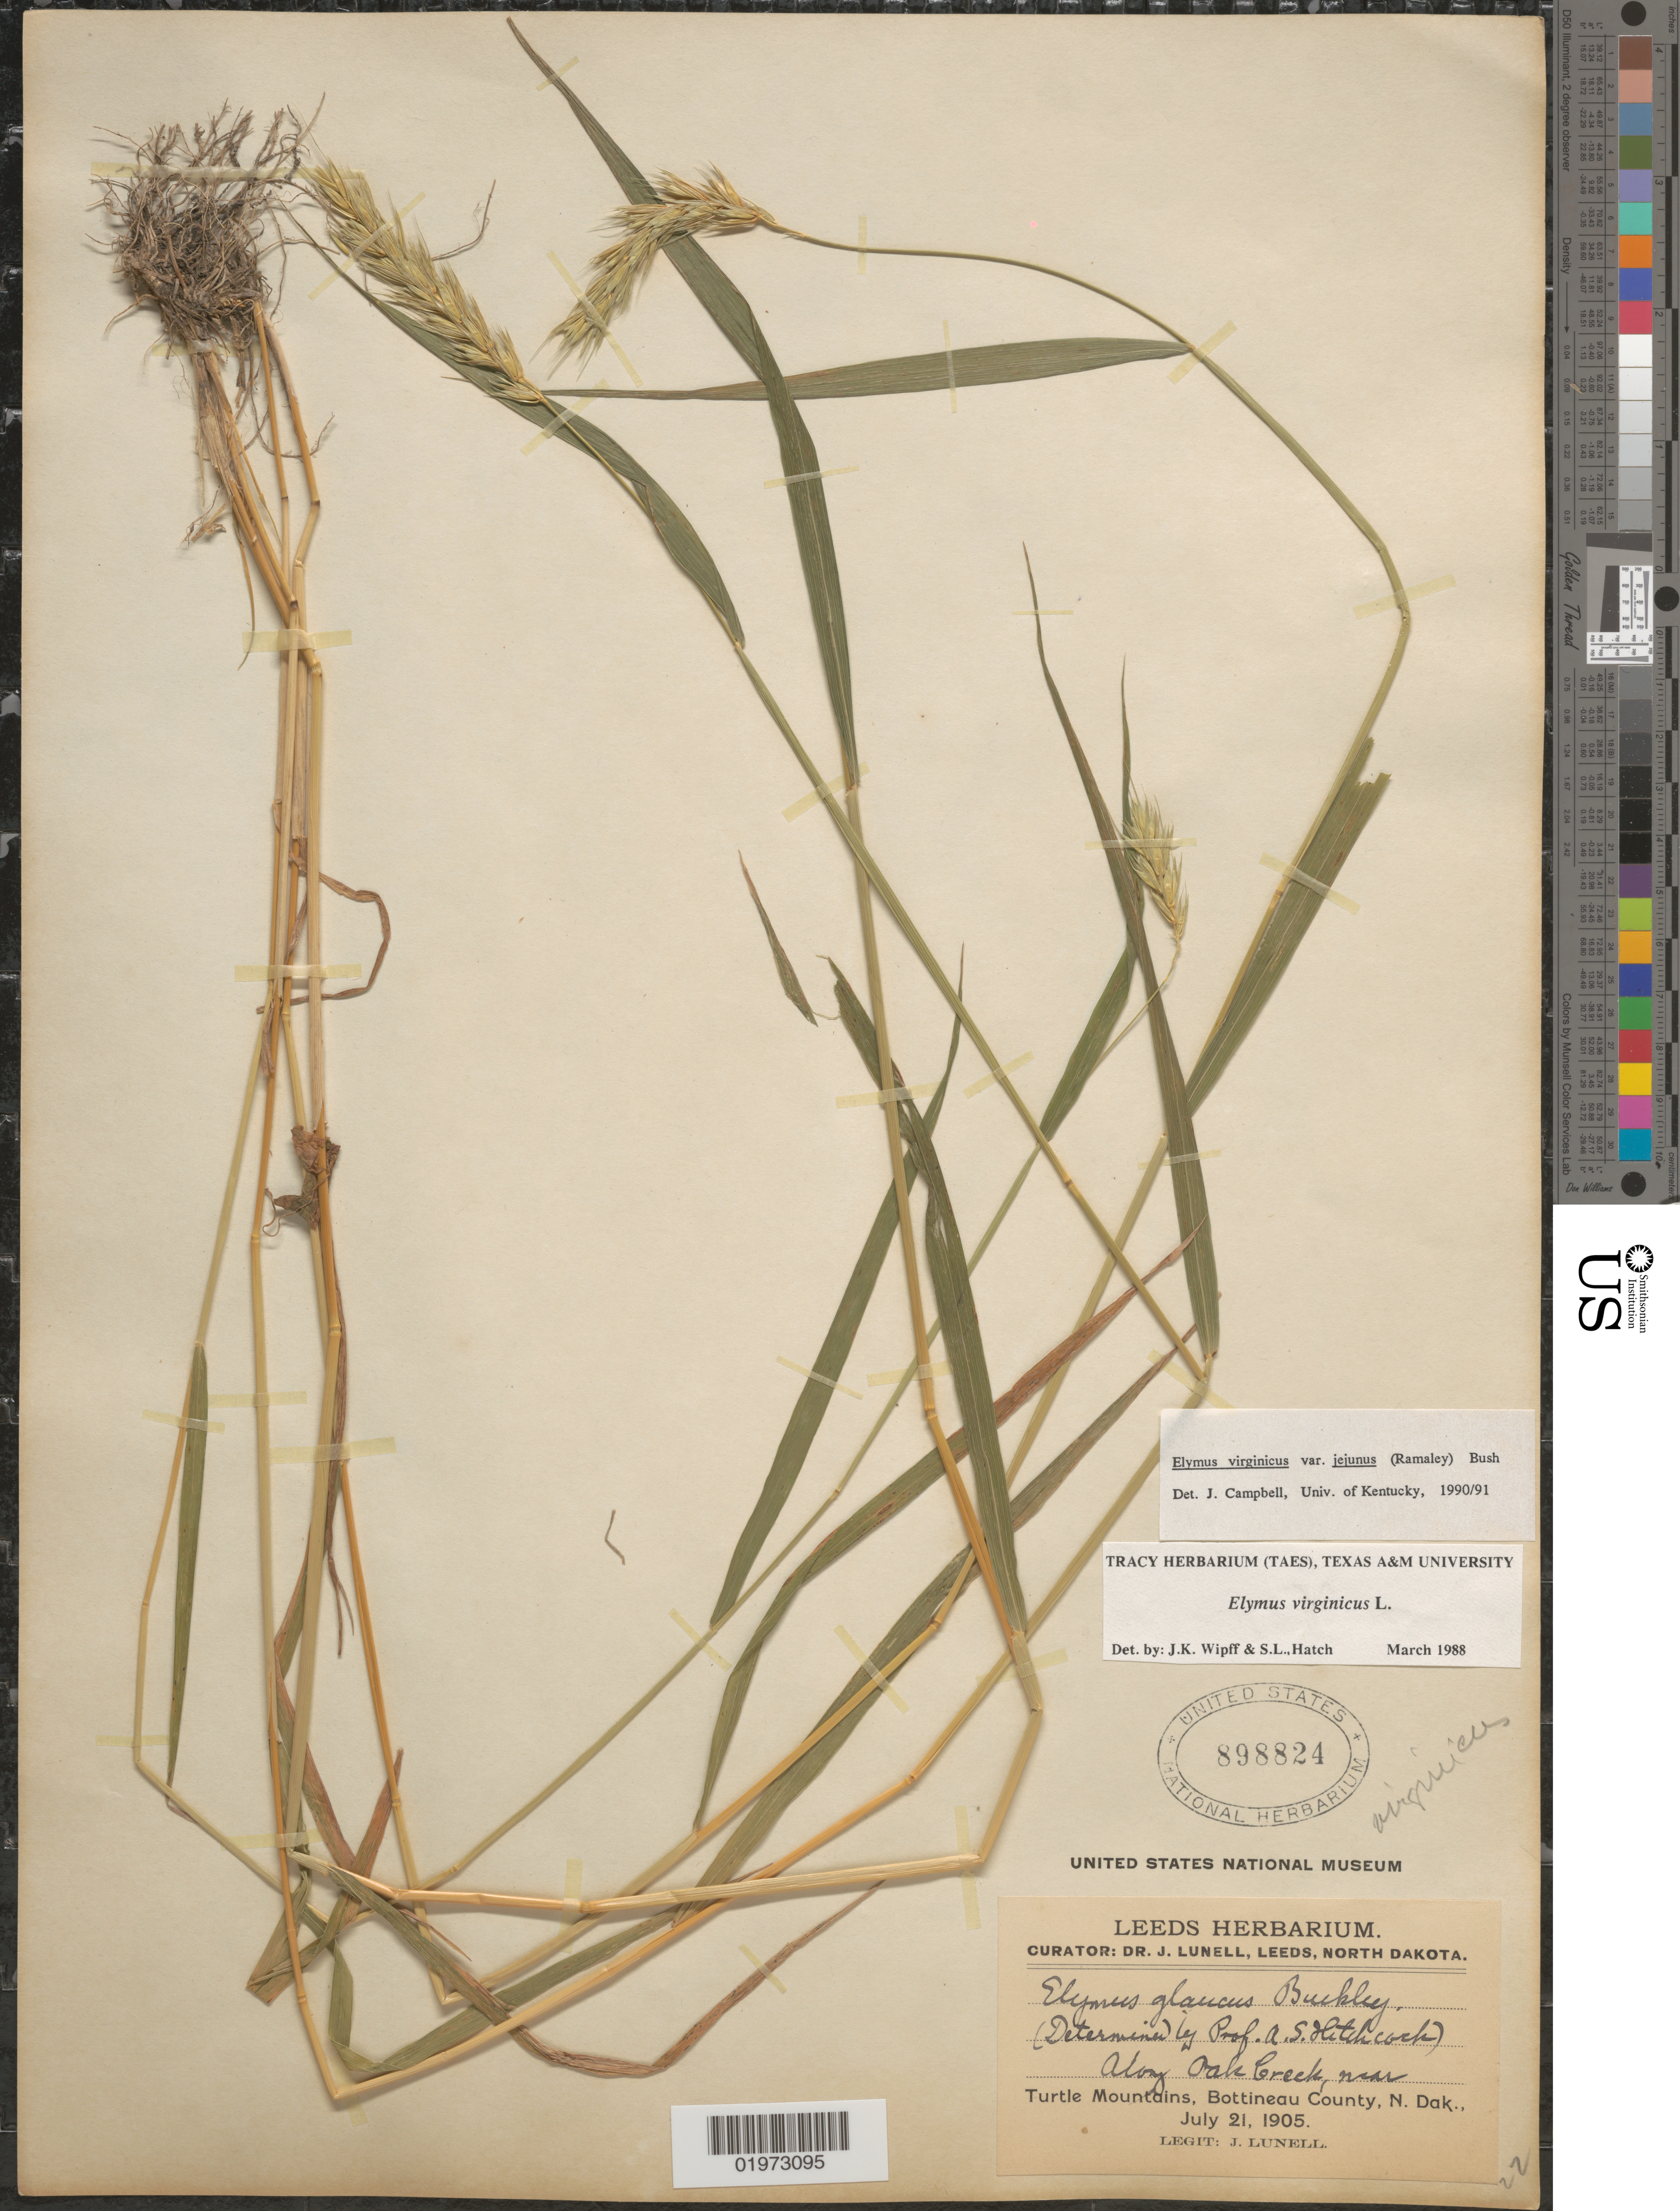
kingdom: Plantae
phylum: Tracheophyta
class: Liliopsida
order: Poales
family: Poaceae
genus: Elymus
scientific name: Elymus virginicus var. virginicus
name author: L.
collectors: J. Lunell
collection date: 1905-07-21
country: United States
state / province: North Dakota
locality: Along Oak Creek, near Turtle Mountains, Bottineau County.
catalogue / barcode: US 898824